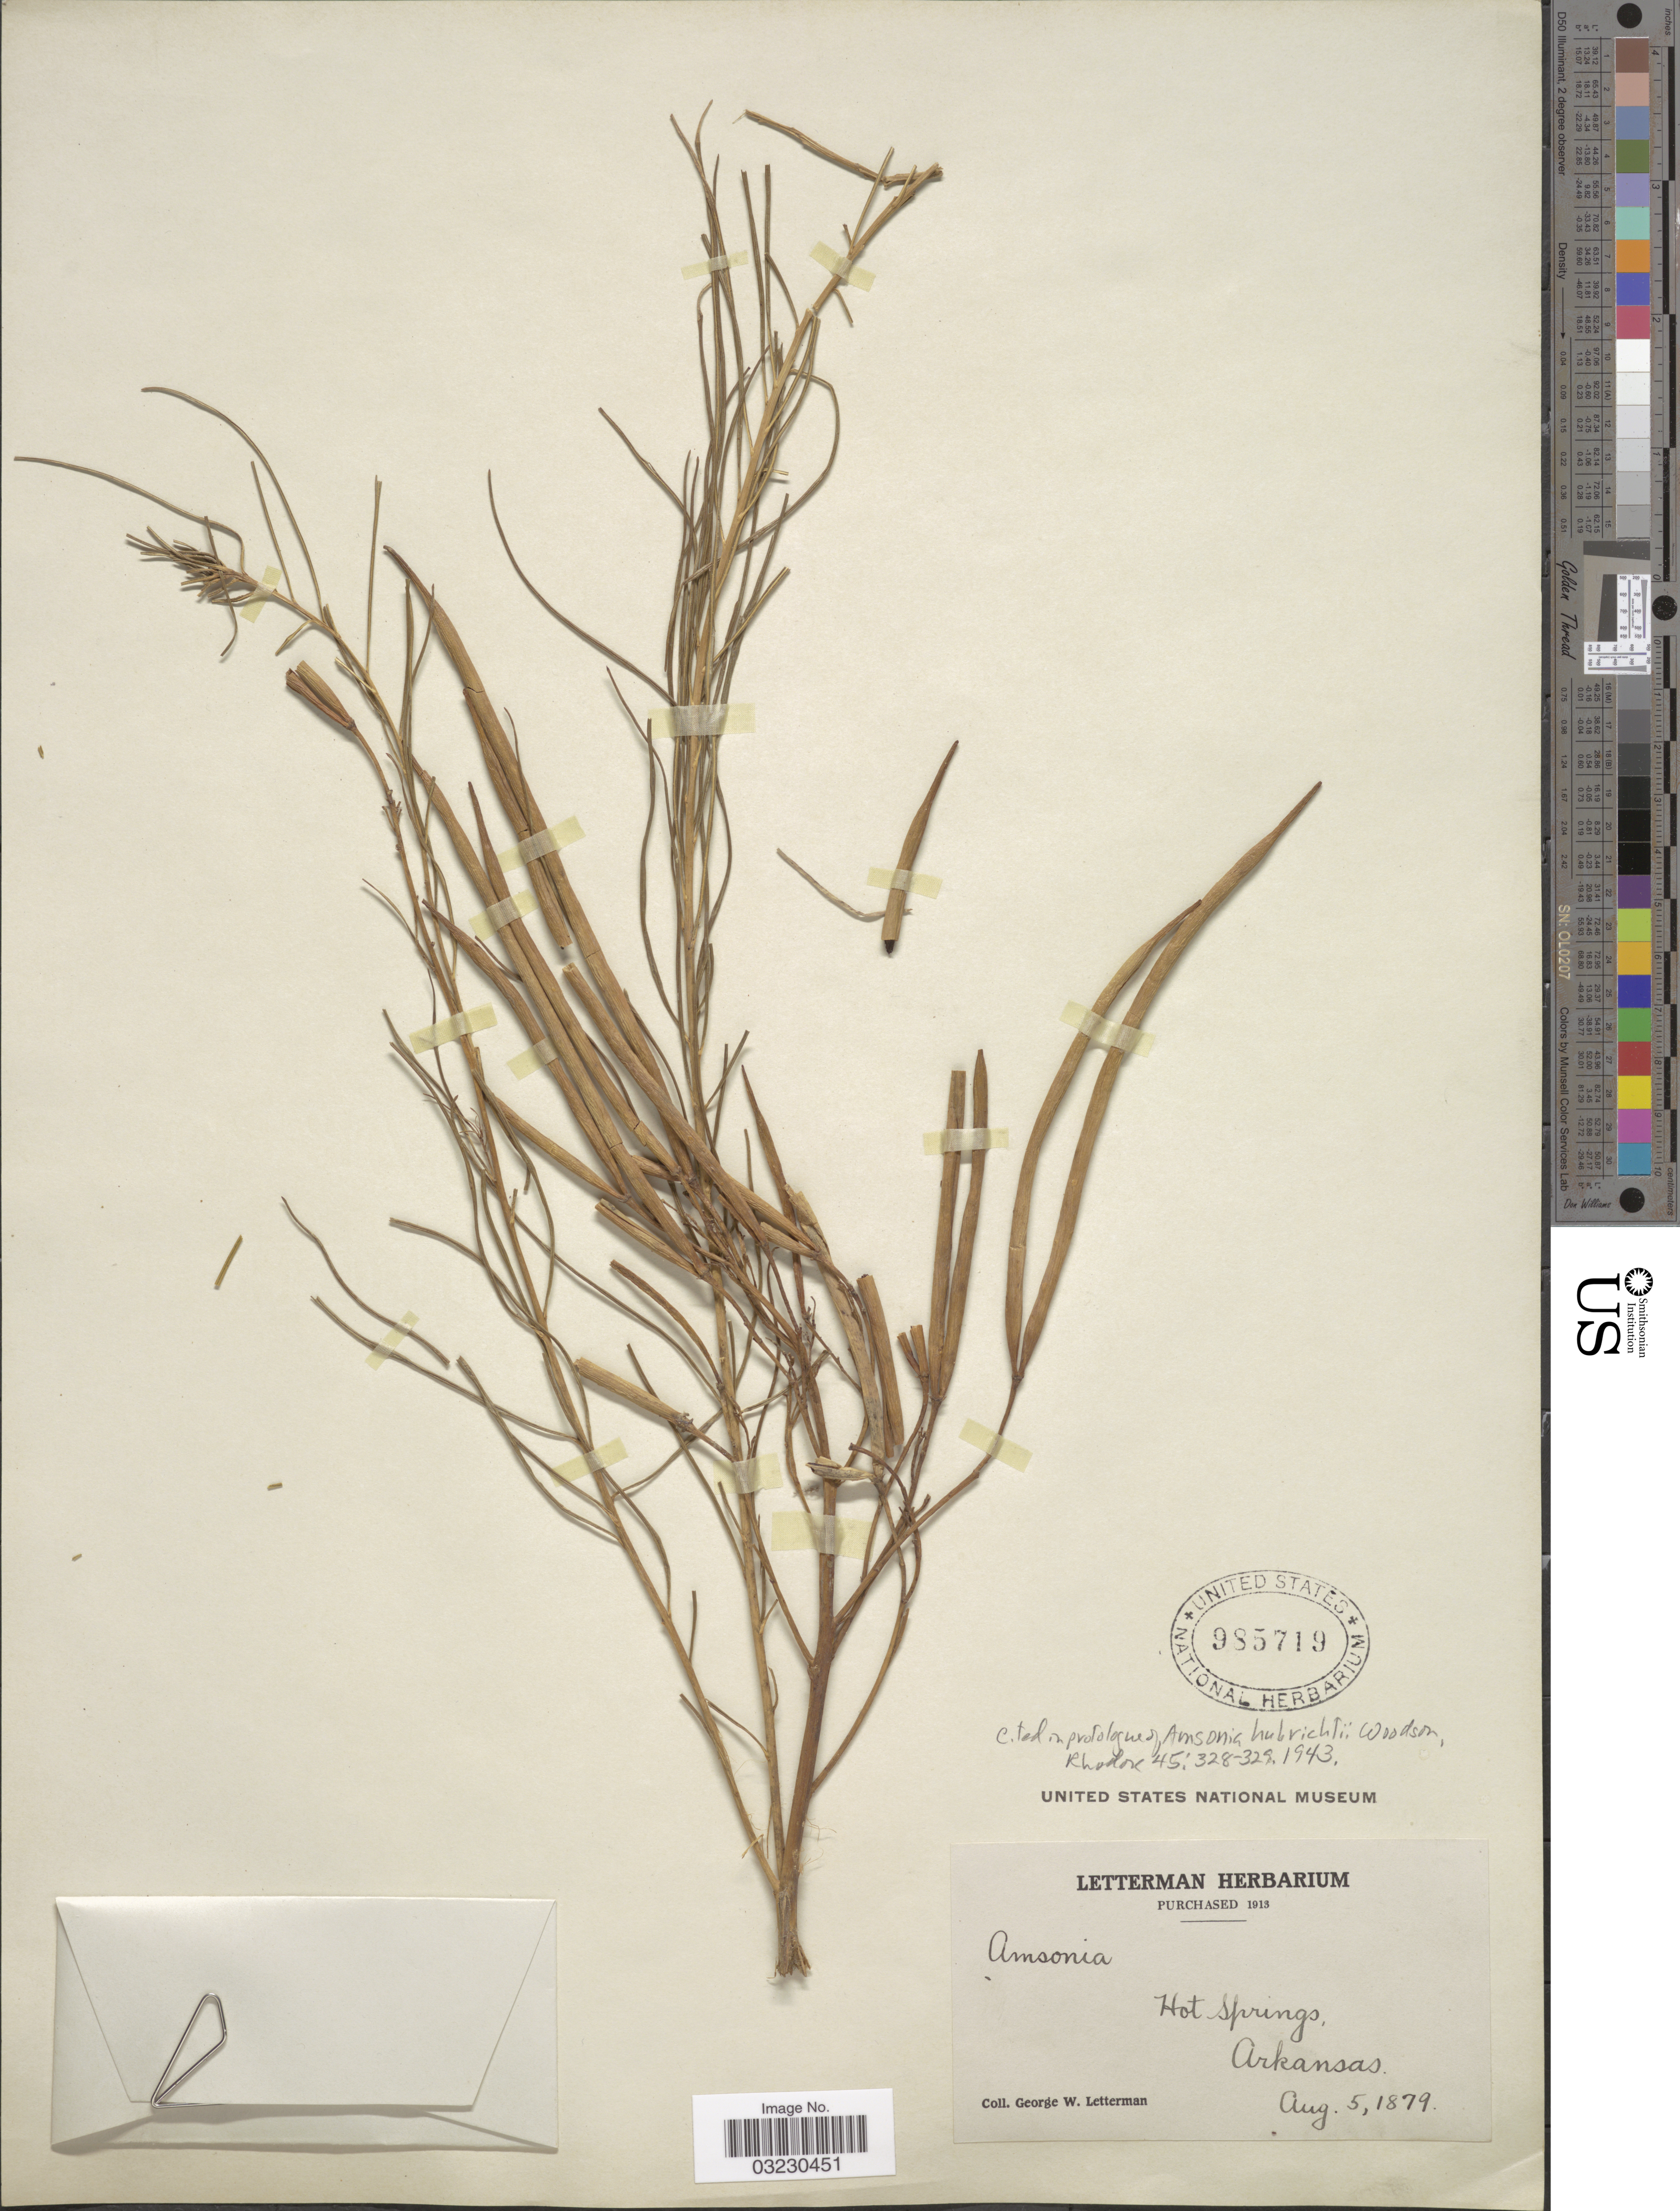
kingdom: Plantae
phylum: Tracheophyta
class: Magnoliopsida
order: Gentianales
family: Apocynaceae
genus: Amsonia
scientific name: Amsonia hubrichtii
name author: Woodson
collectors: G. W. Letterman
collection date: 1879-08-05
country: United States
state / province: Arkansas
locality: Hot Springs.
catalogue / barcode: US 985719